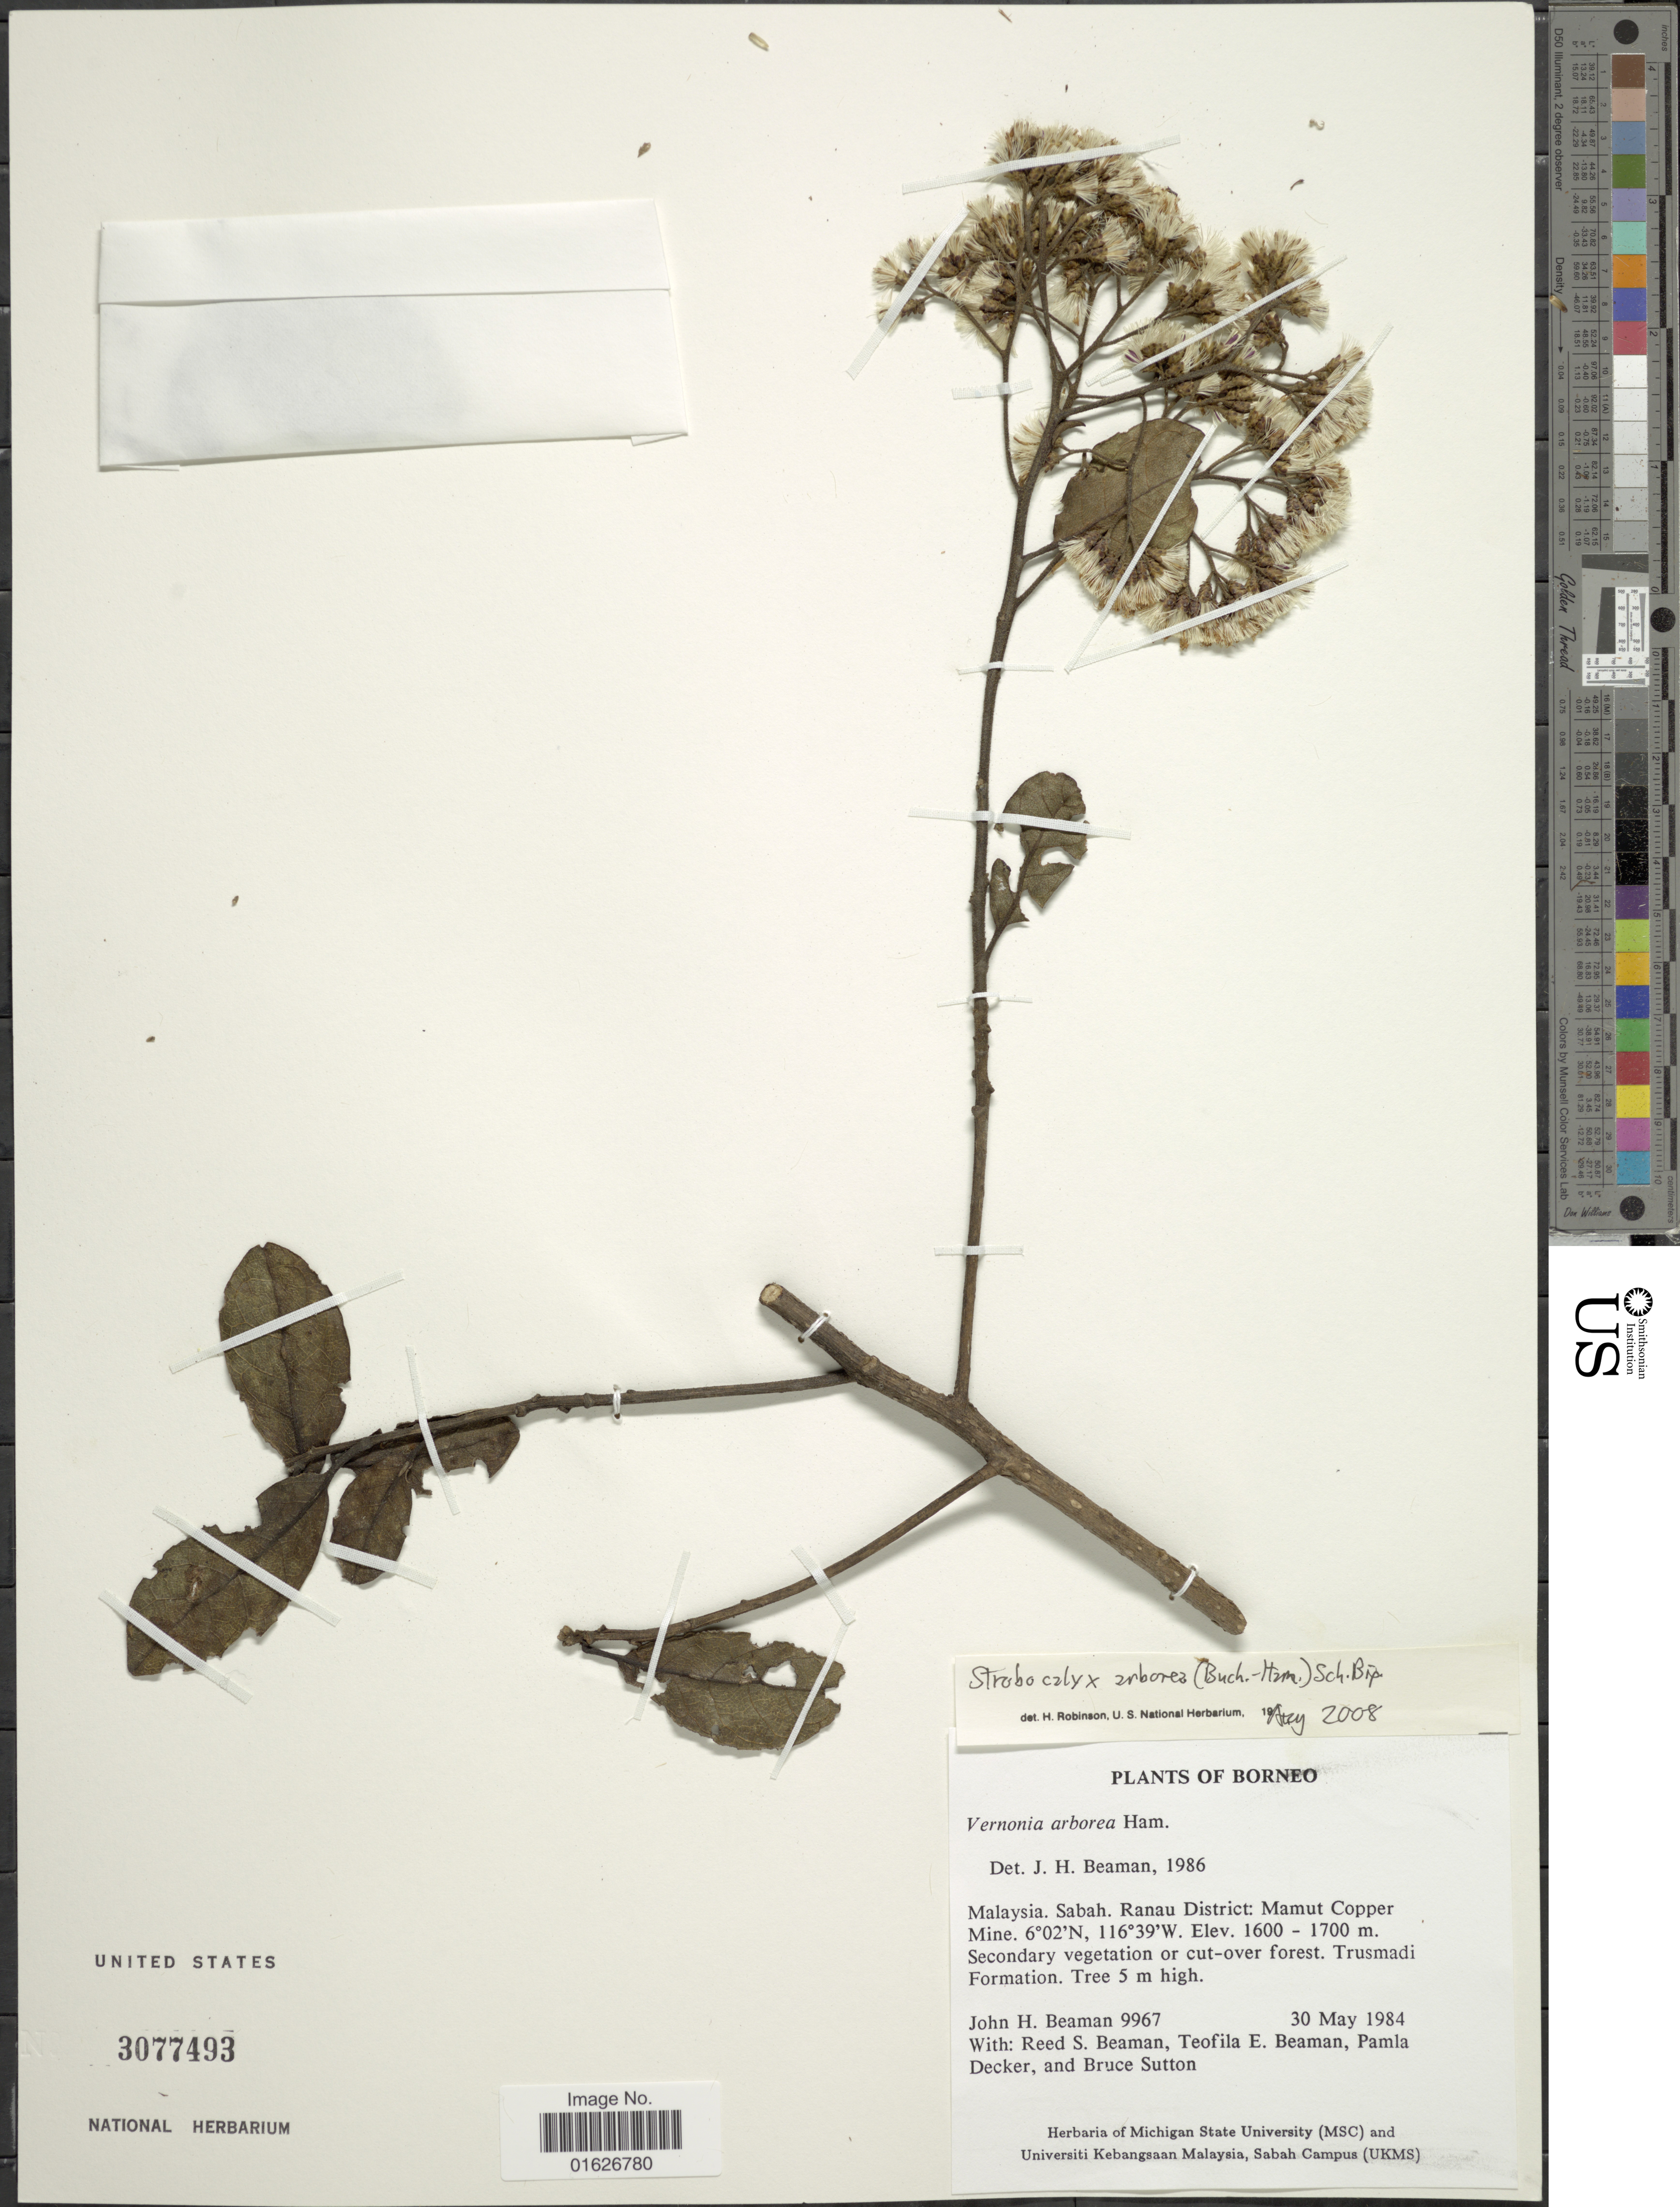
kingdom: Plantae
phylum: Tracheophyta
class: Magnoliopsida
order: Asterales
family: Asteraceae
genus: Strobocalyx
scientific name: Strobocalyx arborea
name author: (Buch.-Ham.) Sch. Bip.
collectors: J. H. Beaman, R. S. Beaman, T. E. Beaman, P. Decker & B. Sutton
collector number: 9967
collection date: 1984-05-30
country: Malaysia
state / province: Sabah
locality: Ranau District, Mamut Copper Mine.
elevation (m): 1600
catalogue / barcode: US 3077493